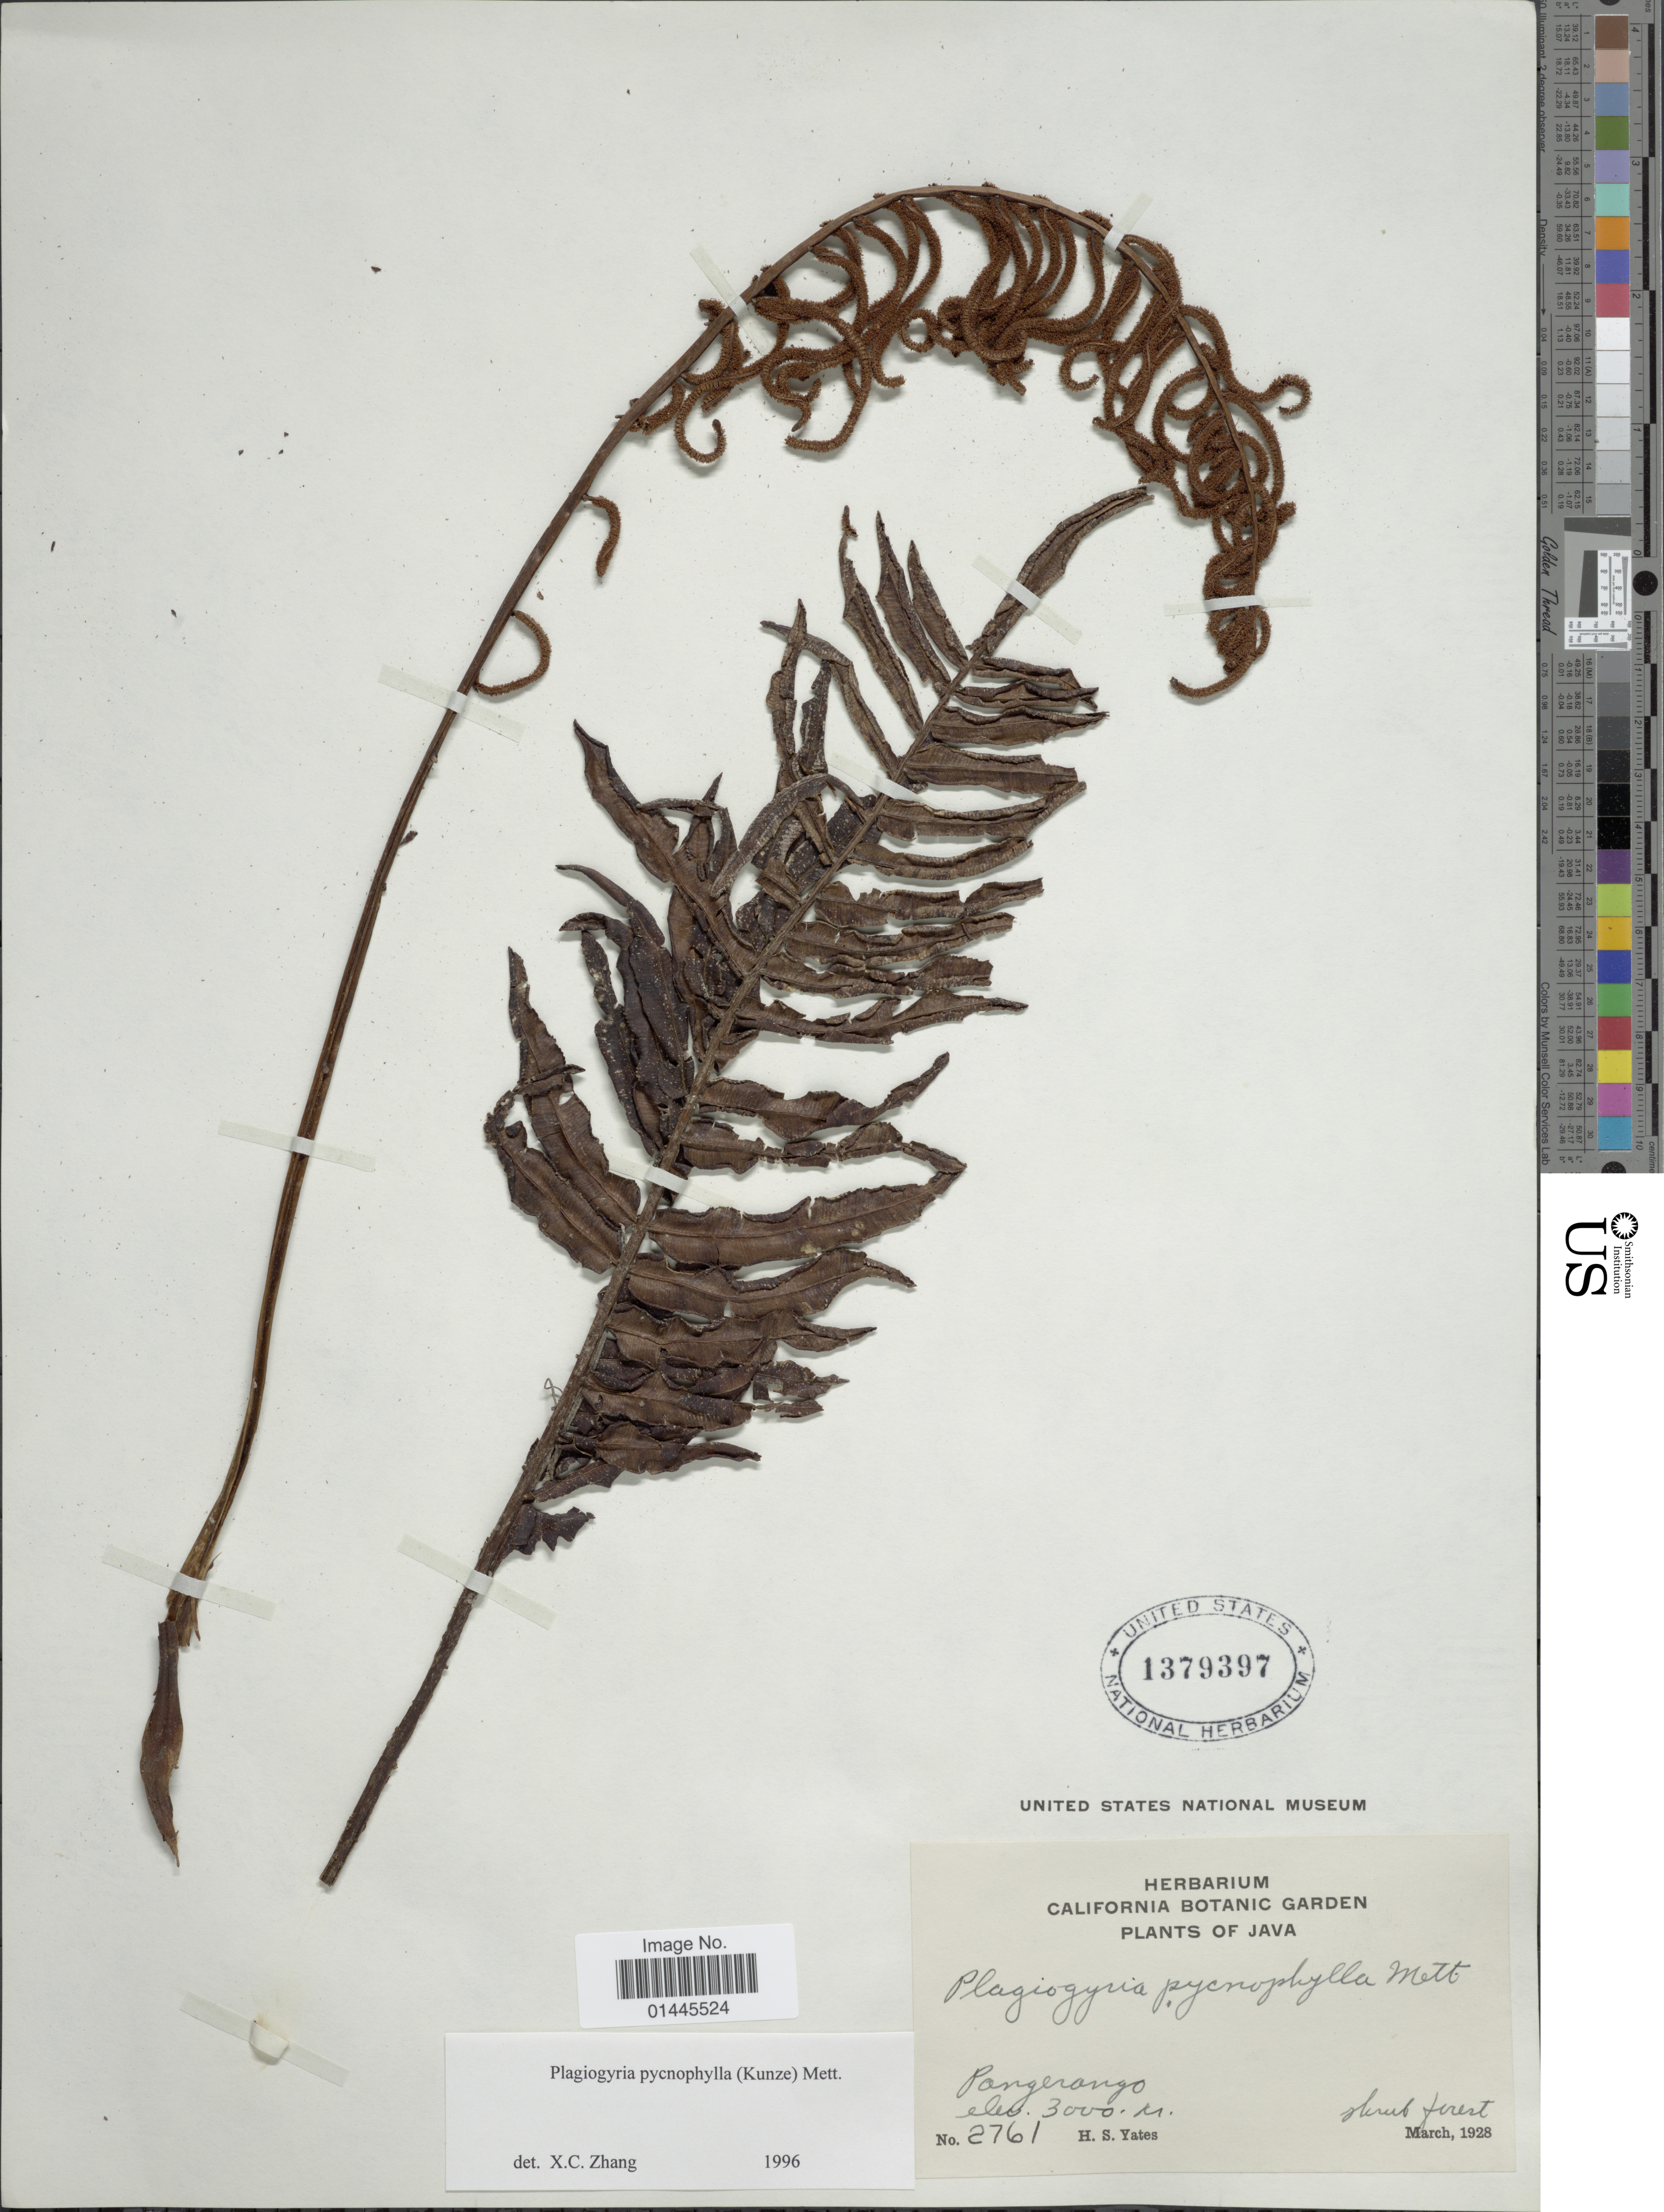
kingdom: Plantae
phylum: Tracheophyta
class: Polypodiopsida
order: Cyatheales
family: Plagiogyriaceae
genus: Plagiogyria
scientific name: Plagiogyria pycnophylla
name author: (Kunze) Mett.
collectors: H. S. Yates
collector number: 2761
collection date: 1928-03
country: Indonesia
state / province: Java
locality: Pangerango.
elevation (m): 3000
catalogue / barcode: US 1379397